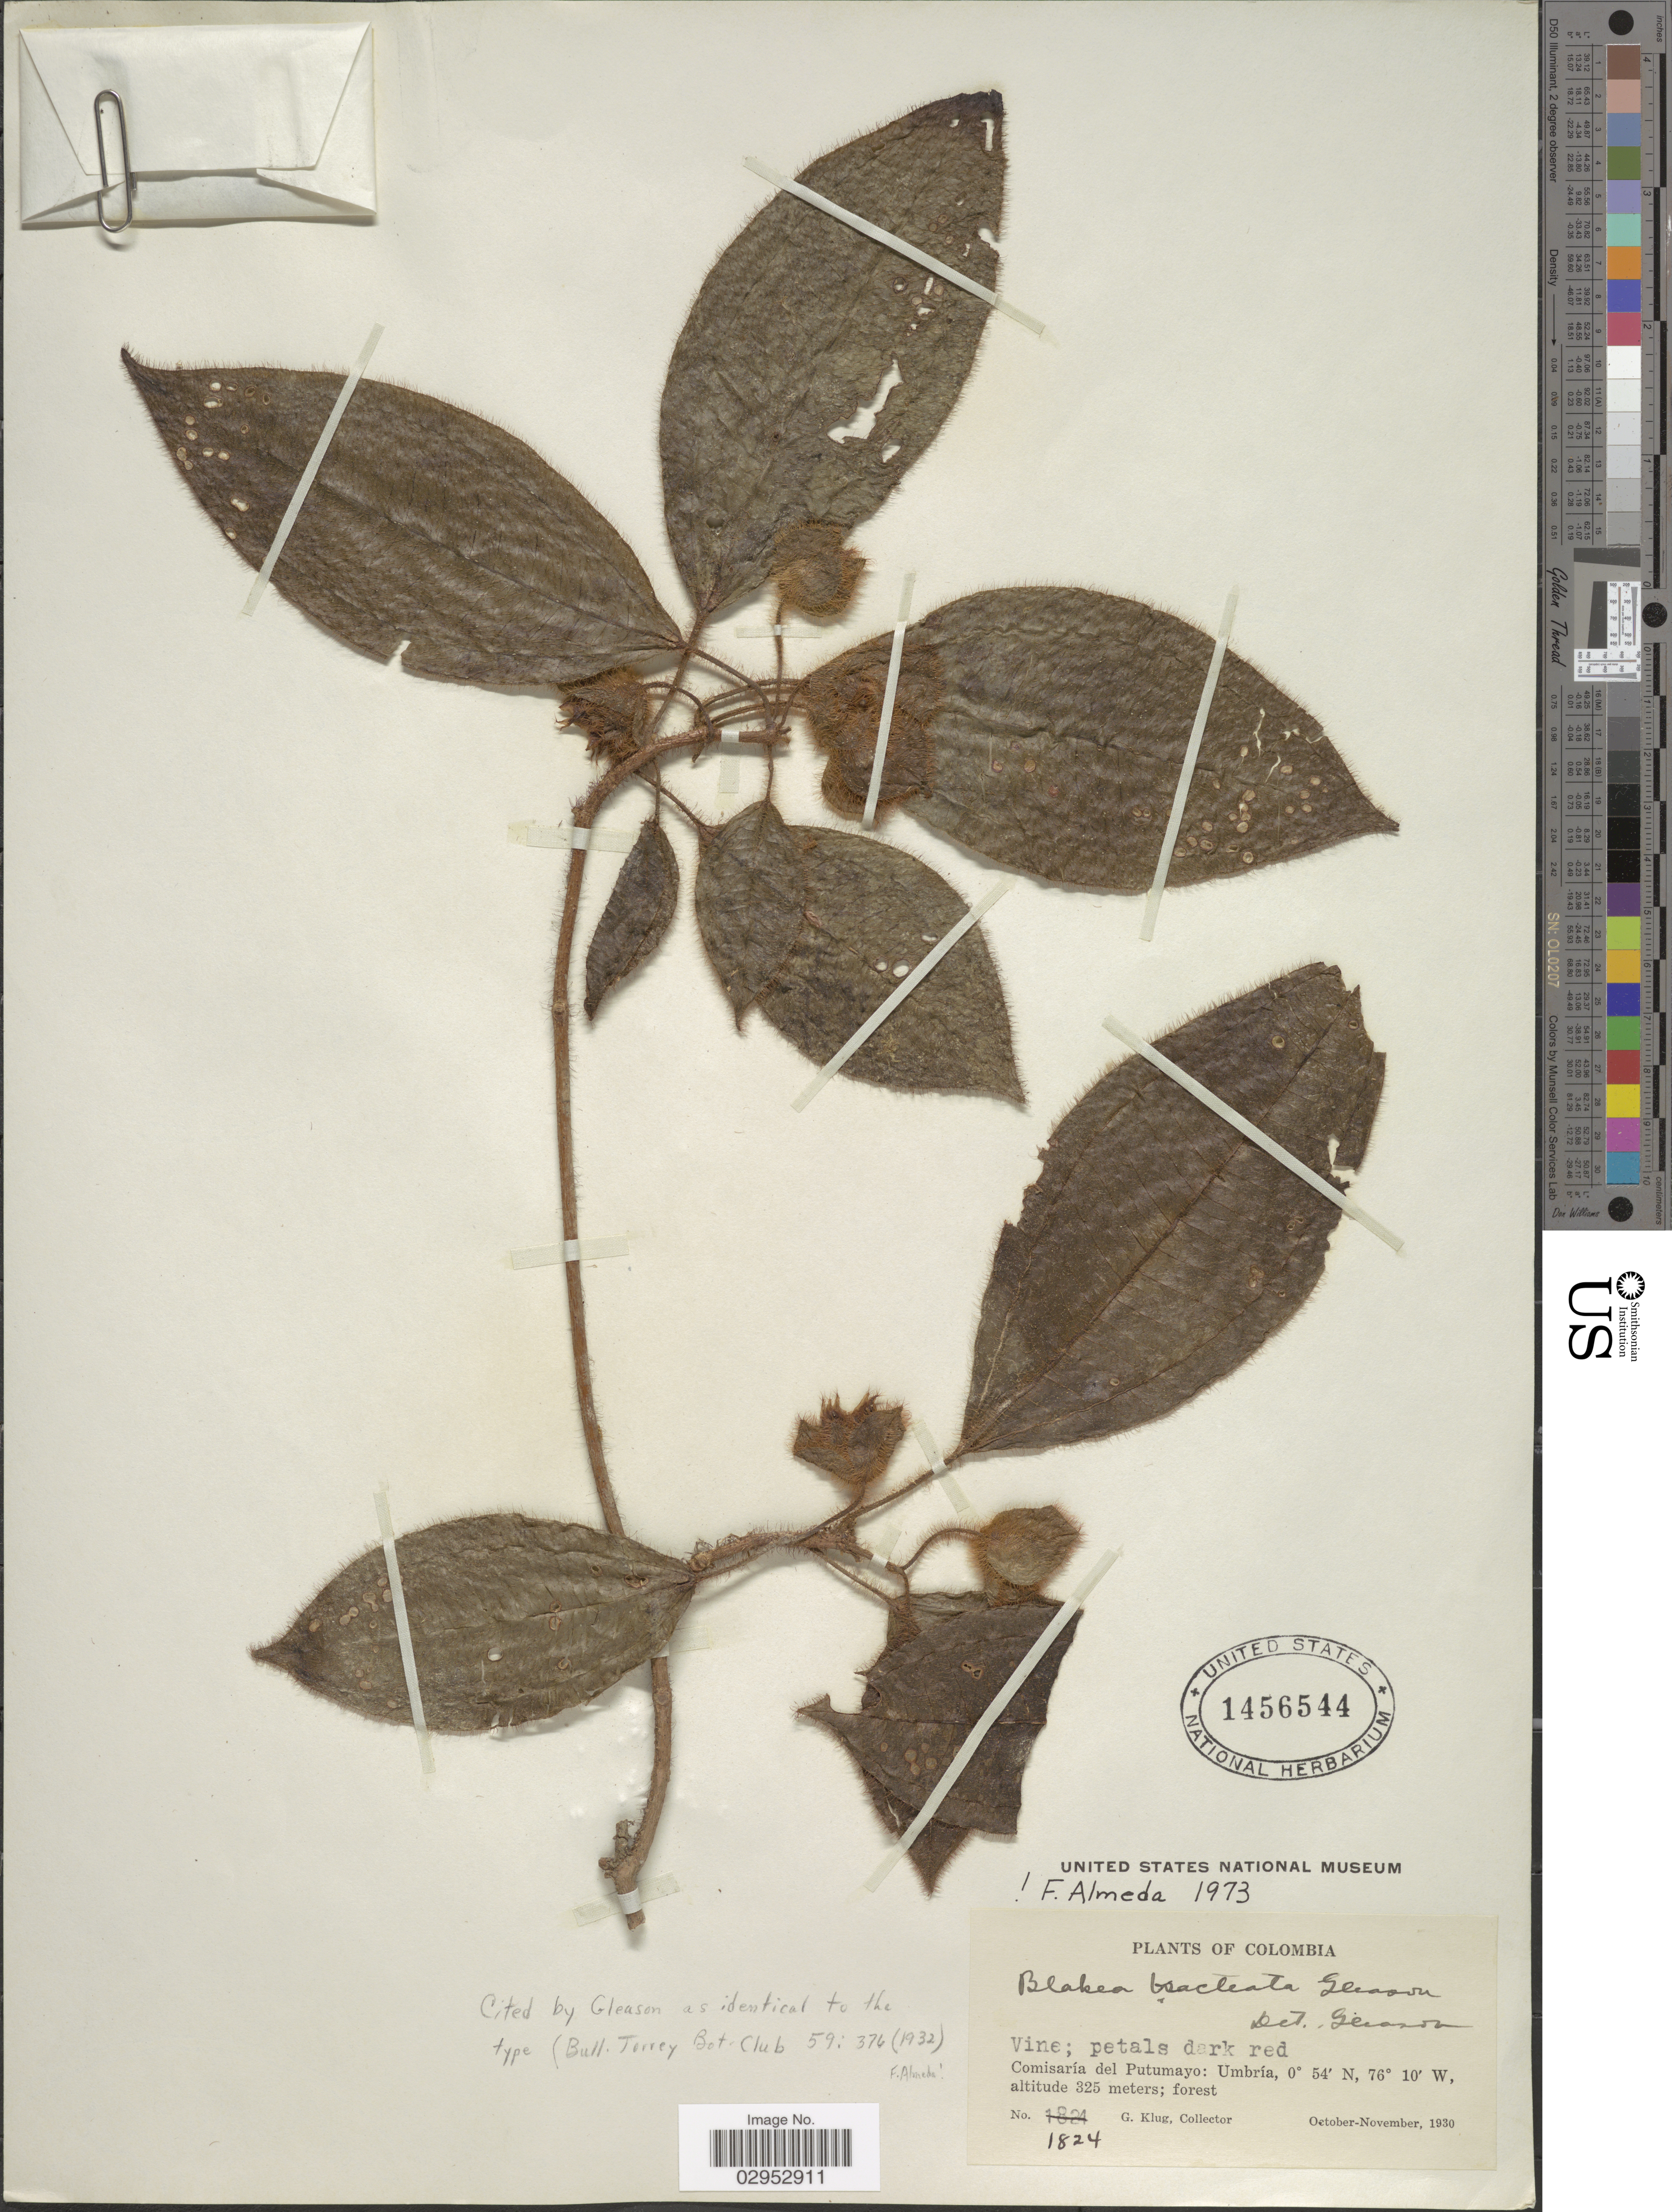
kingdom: Plantae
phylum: Tracheophyta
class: Magnoliopsida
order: Myrtales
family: Melastomataceae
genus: Blakea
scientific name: Blakea bracteata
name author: Gleason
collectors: G. Klug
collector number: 1824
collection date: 1930-10/1930-11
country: Colombia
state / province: Putumayo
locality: Comisaría del Putumayo: Umbría.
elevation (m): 325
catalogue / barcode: US 1456544